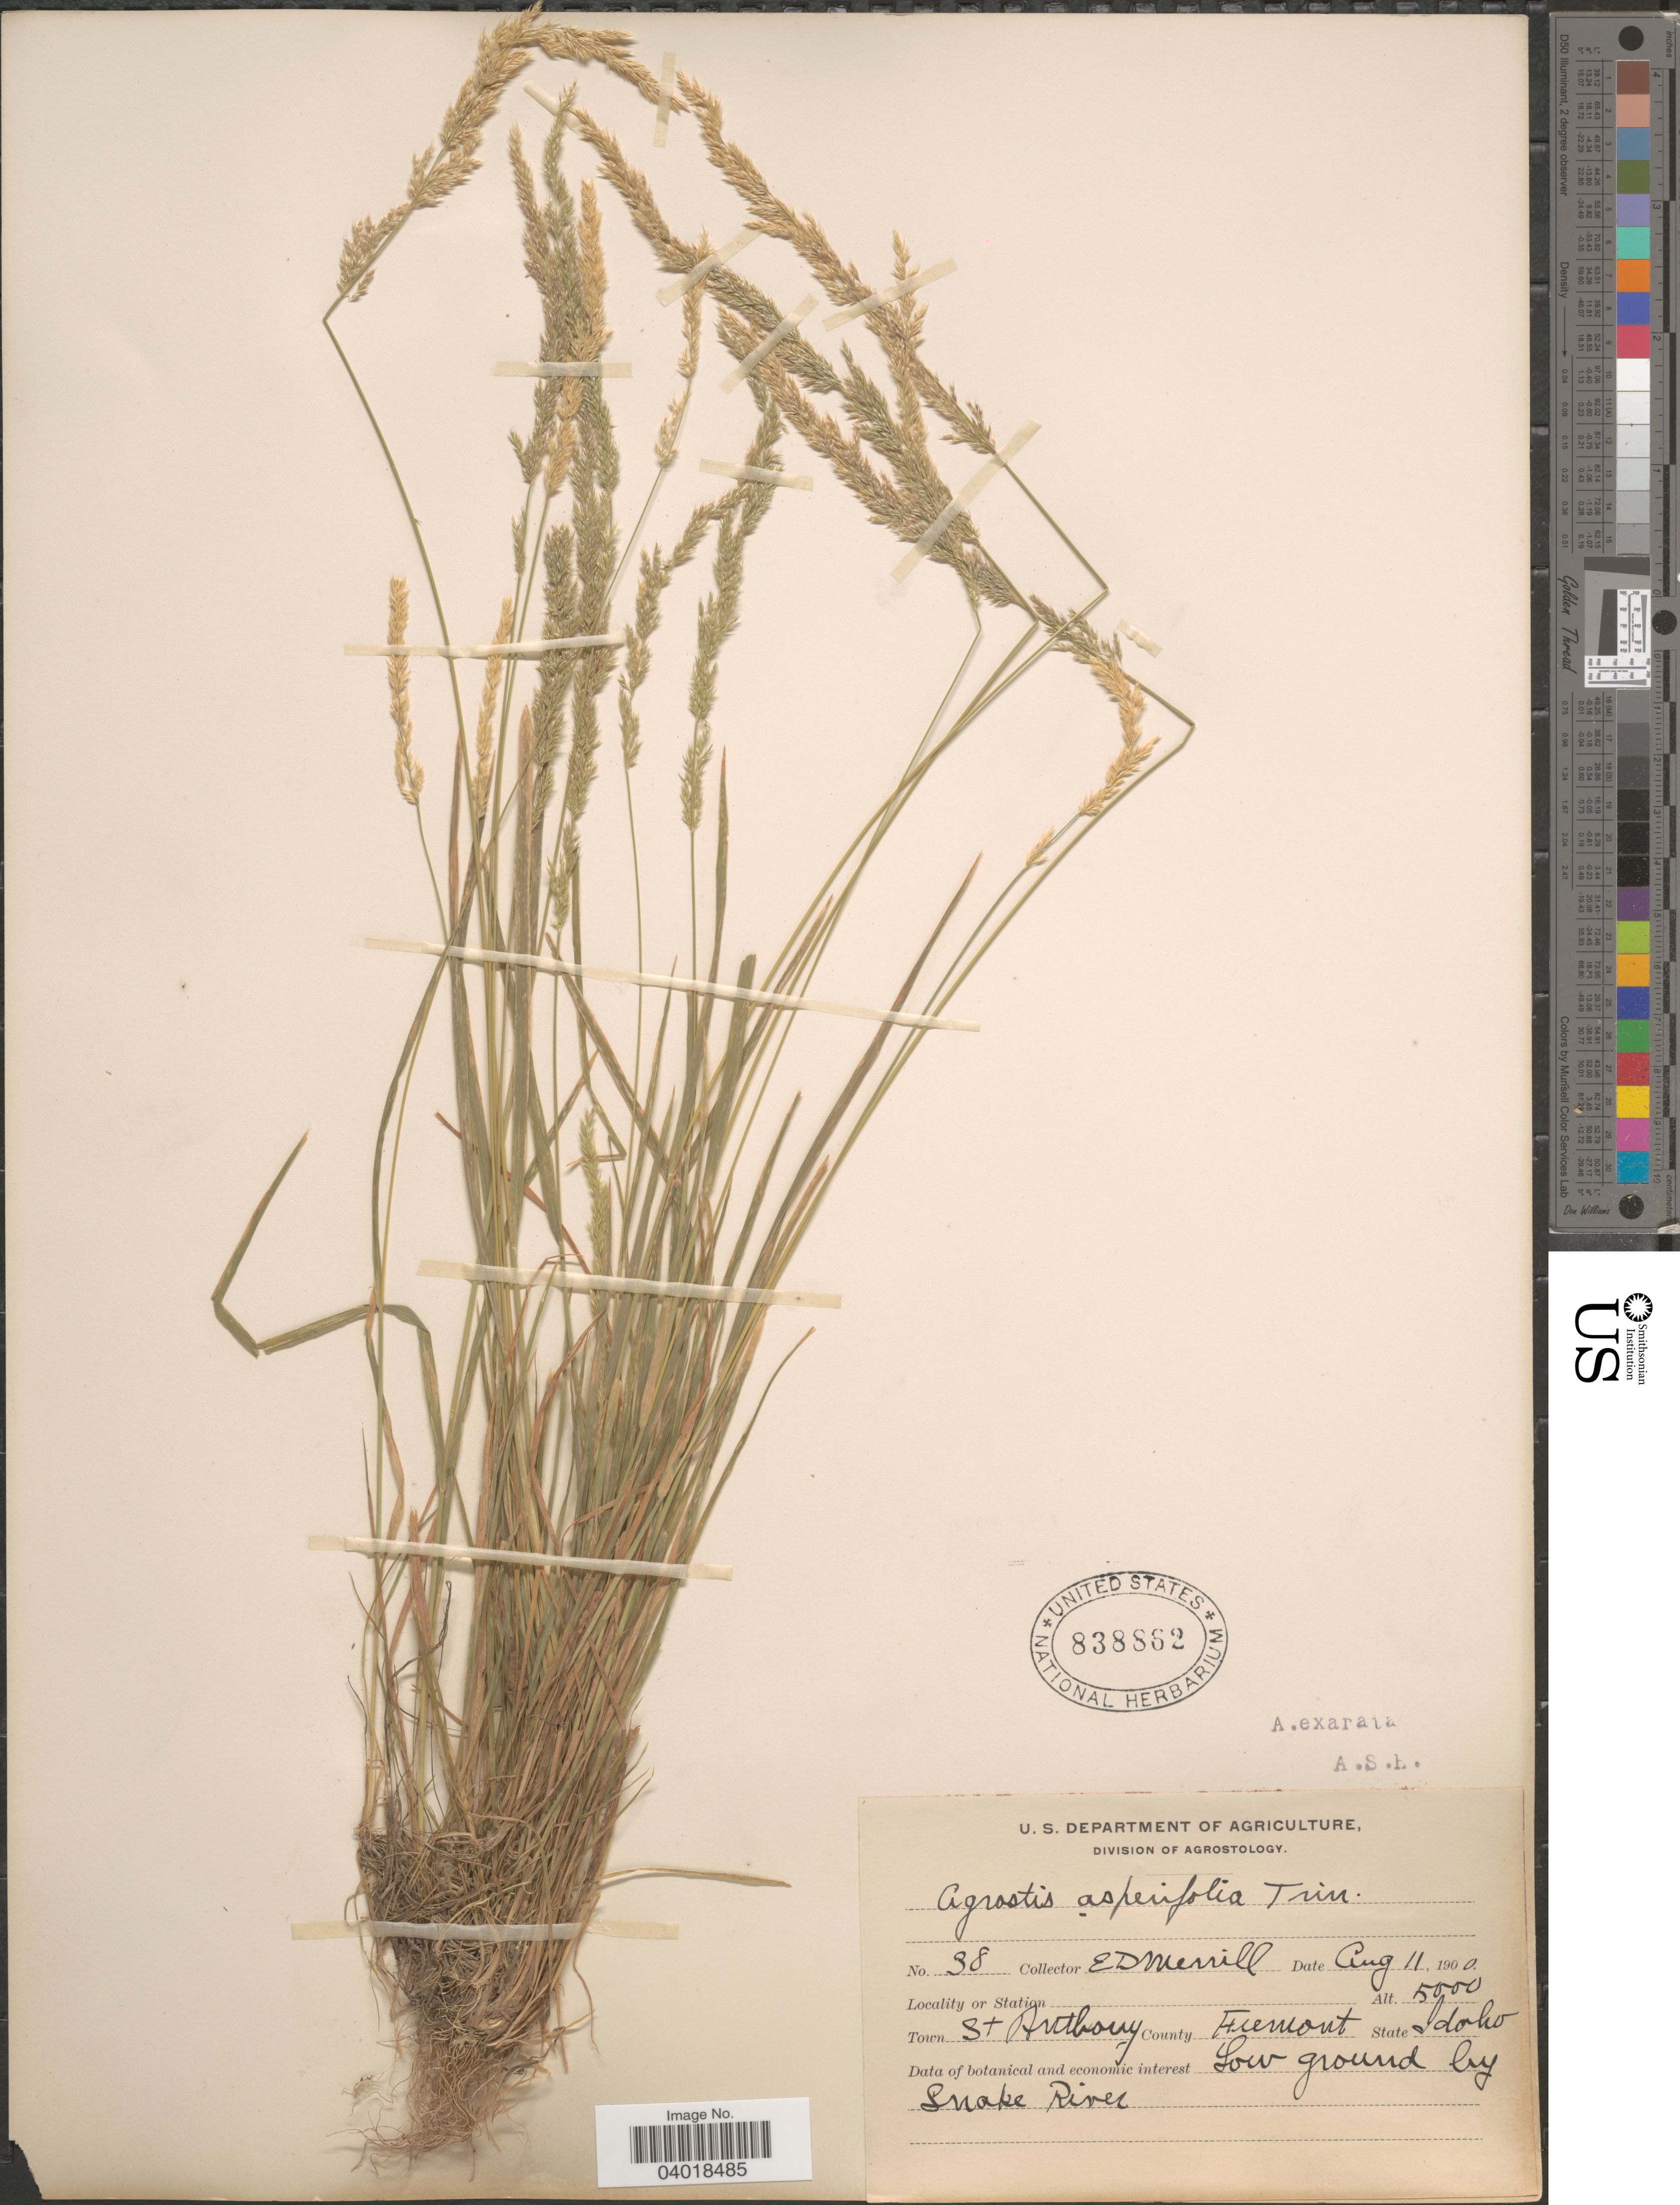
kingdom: Plantae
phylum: Tracheophyta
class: Liliopsida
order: Poales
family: Poaceae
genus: Agrostis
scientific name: Agrostis exarata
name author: Trin.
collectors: E. D. Merrill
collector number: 38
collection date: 1900-08-11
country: United States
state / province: Idaho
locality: Town St Anthony. County Fremont. Snake River.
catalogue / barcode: US 838862